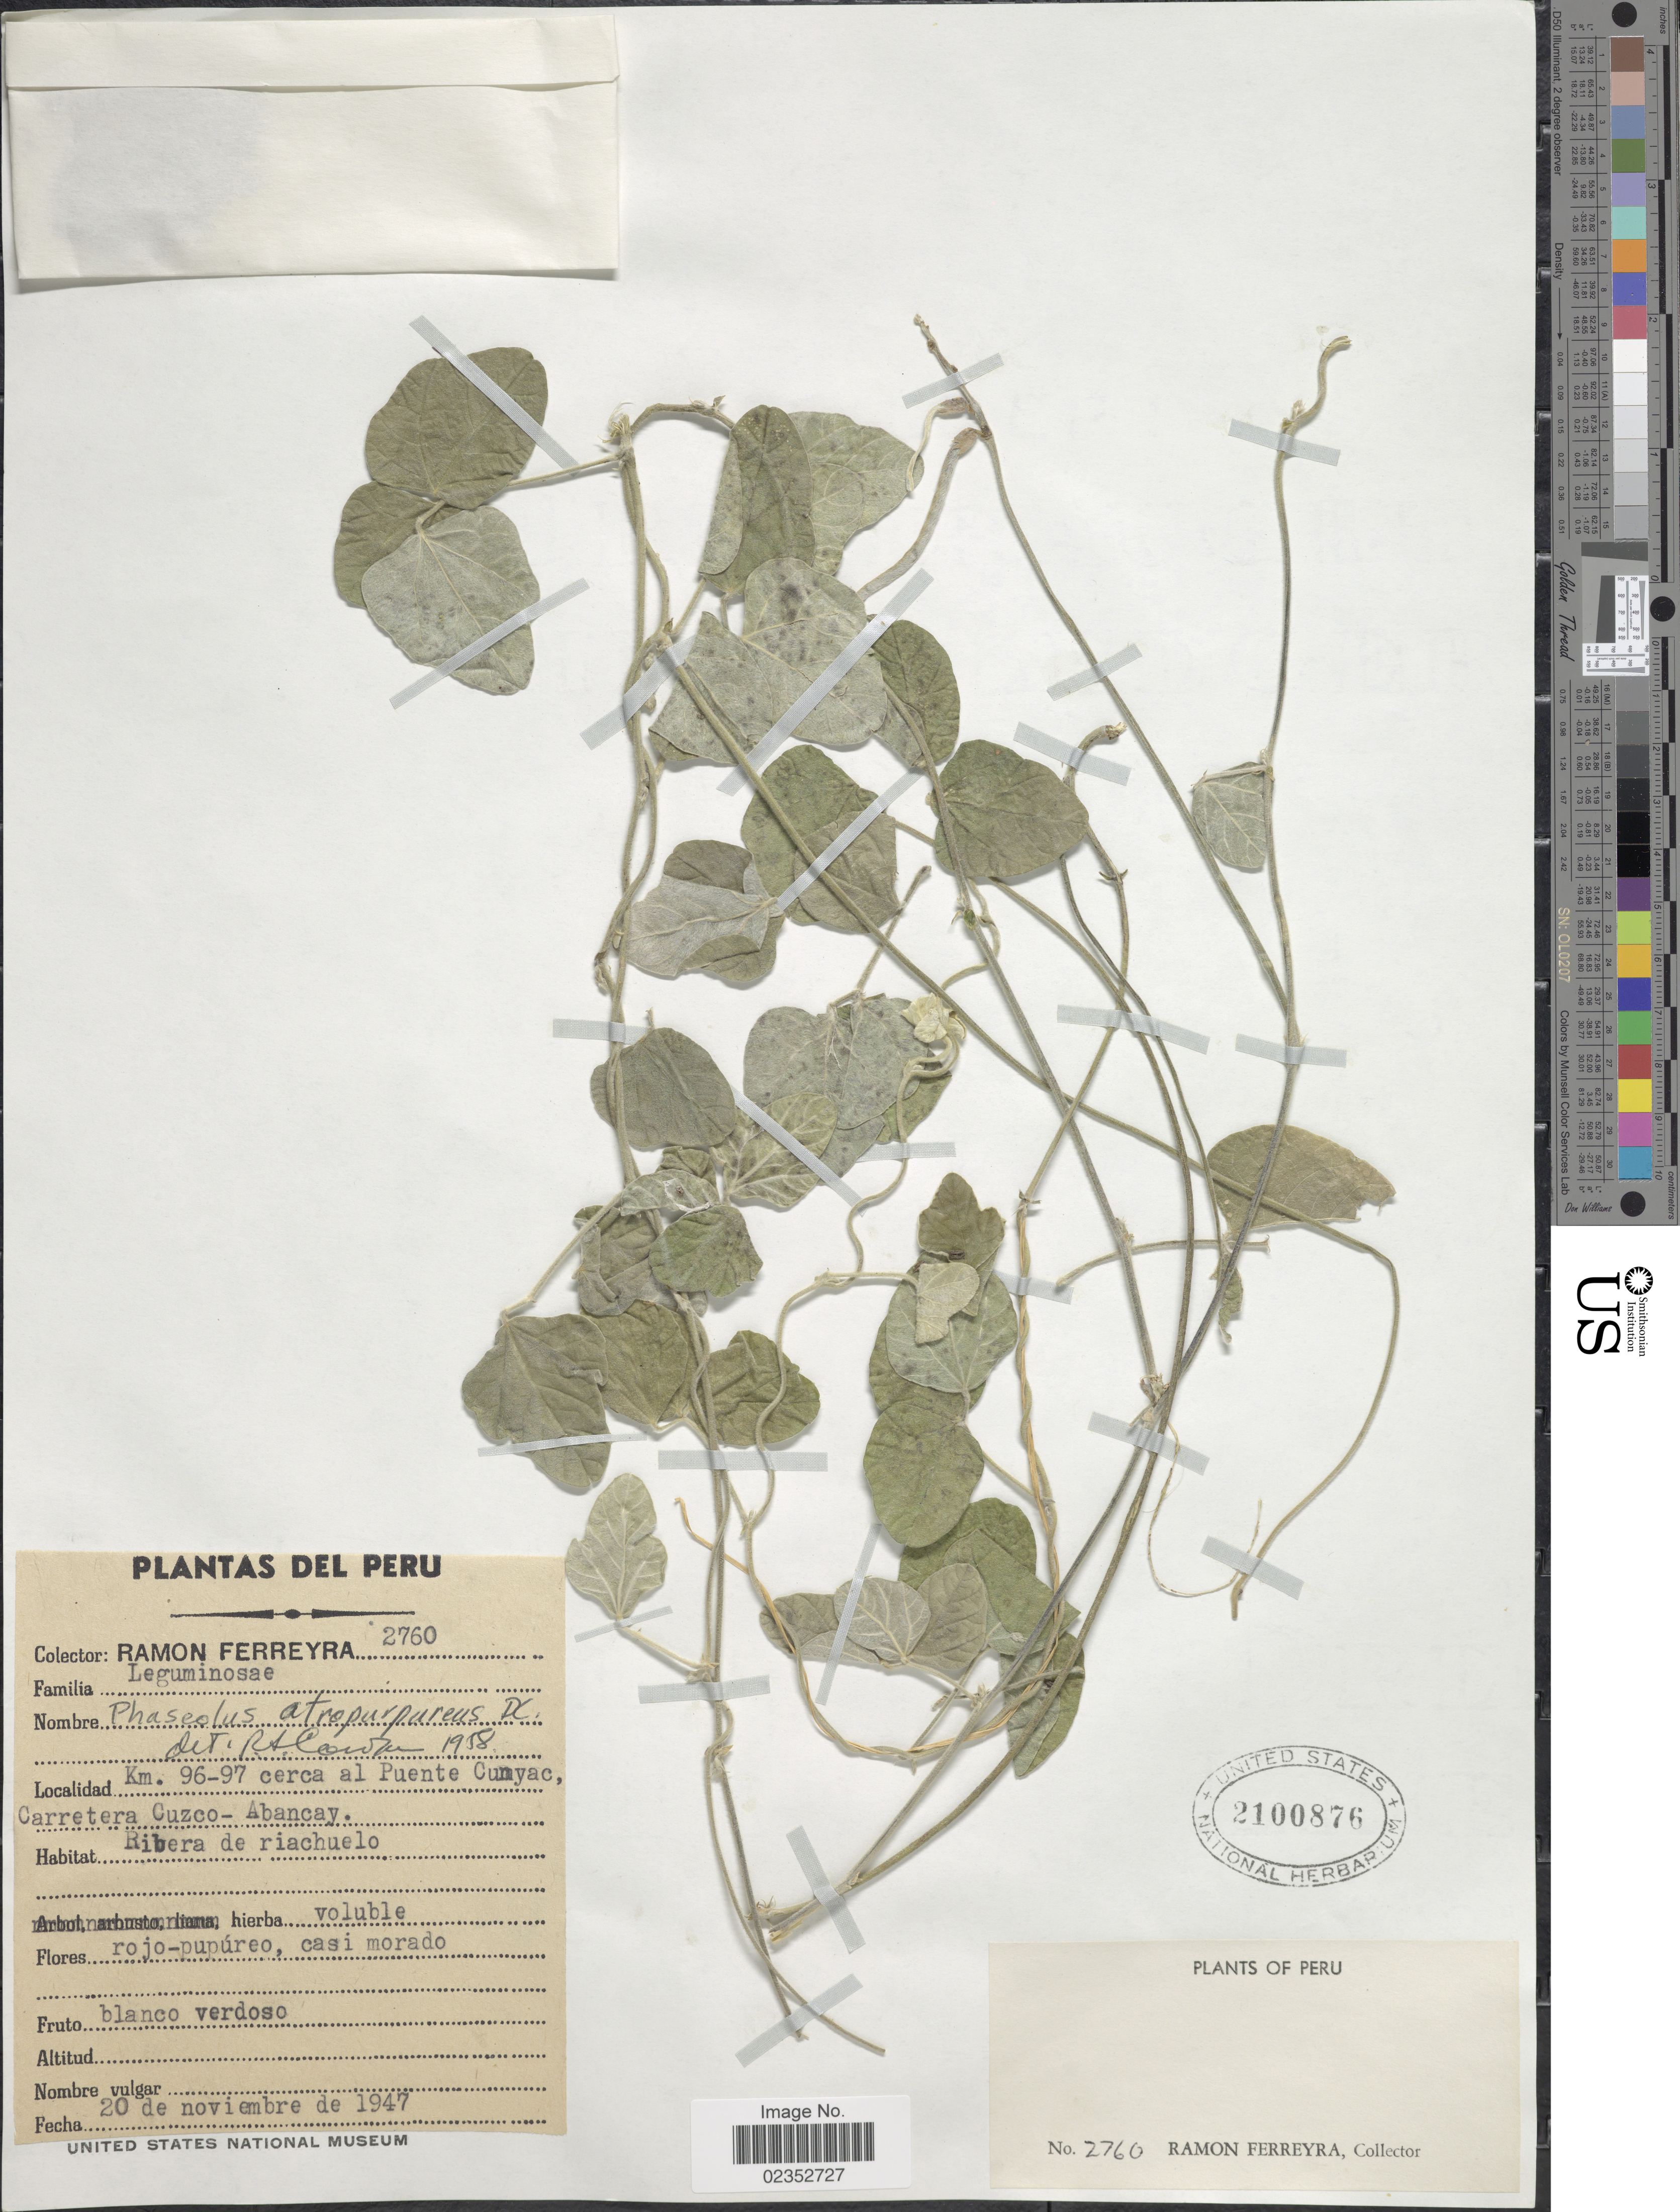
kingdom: Plantae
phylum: Tracheophyta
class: Magnoliopsida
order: Fabales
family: Fabaceae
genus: Macroptilium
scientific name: Macroptilium atropurpureum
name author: (DC.) Urb.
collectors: R. A. Ferreyra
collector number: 2760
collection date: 1947-11-20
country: Peru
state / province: Cusco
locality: Km. 96-97 cerca al Puente Cumyac, Carretera Cuzco-Abancay, Ribera de riachuelo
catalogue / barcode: US 2100876